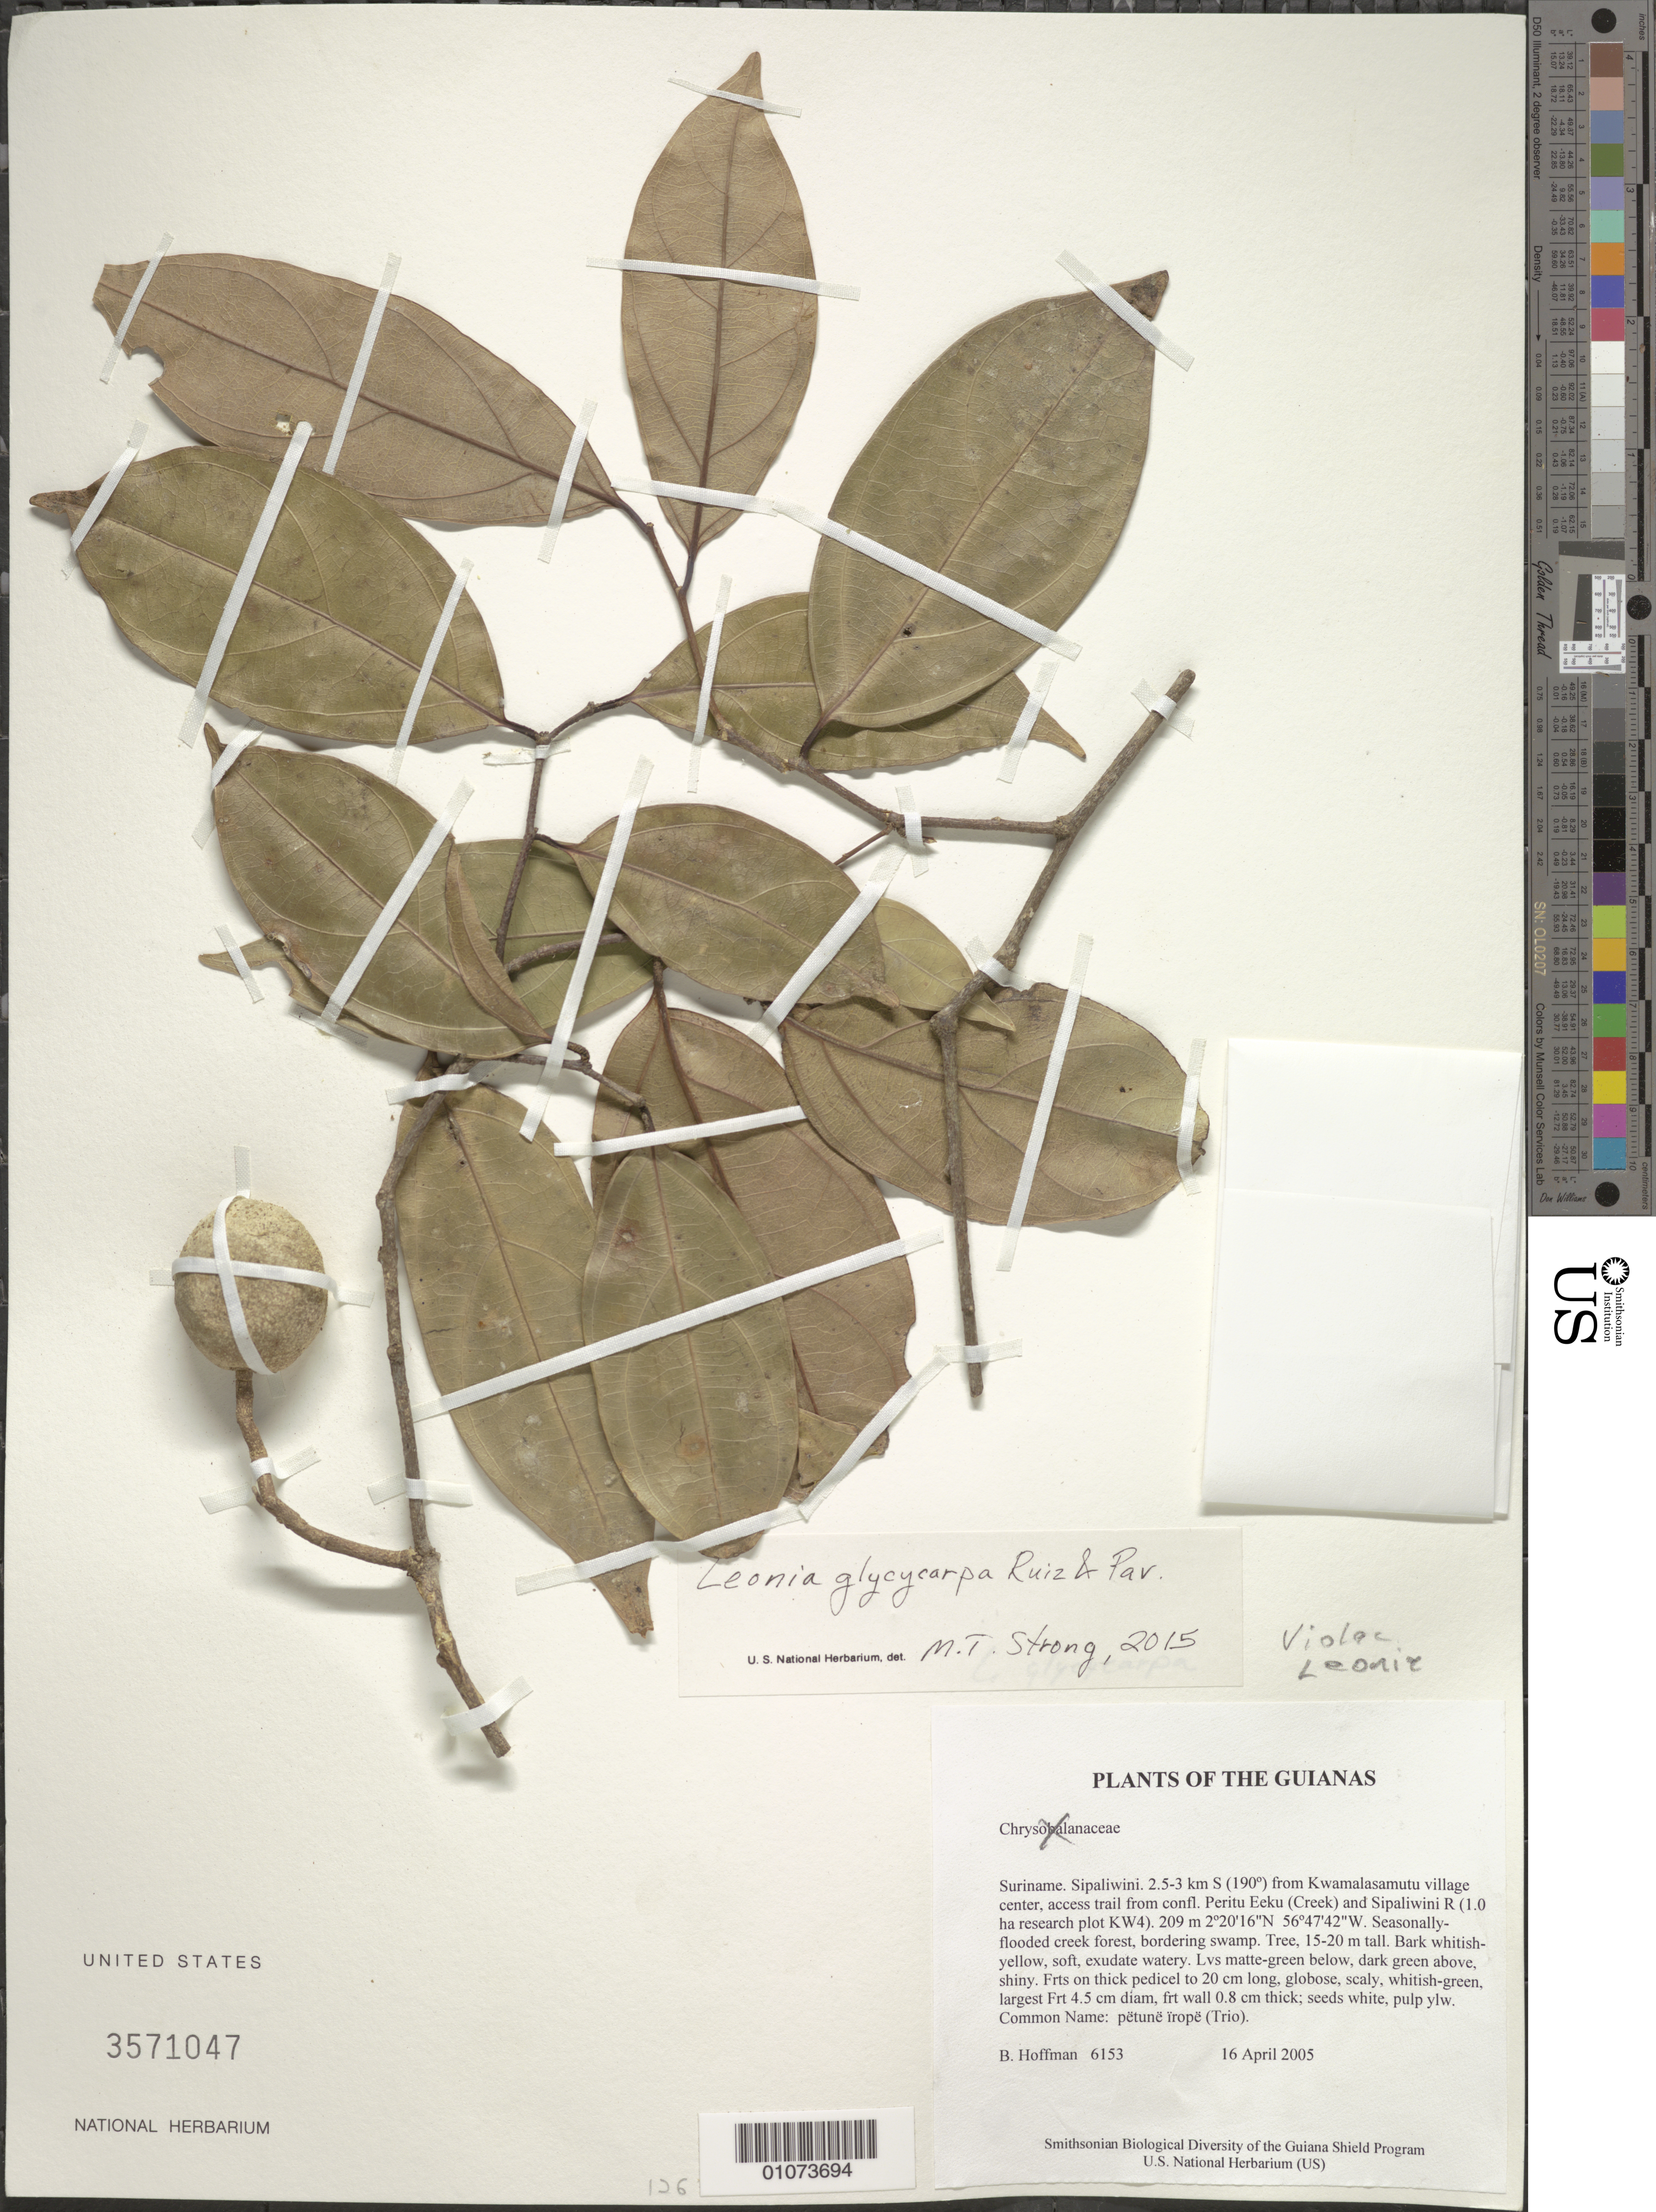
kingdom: Plantae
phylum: Tracheophyta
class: Magnoliopsida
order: Malpighiales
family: Violaceae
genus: Leonia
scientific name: Leonia glycycarpa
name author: Ruiz & Pav.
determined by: Strong, M. T., (US), Smithsonian Institution - National Museum of Natural History (UNITED STATES)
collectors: B. Hoffman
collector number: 6153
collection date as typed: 16 April 2005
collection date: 2005-04-16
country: Suriname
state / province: Sipaliwini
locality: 2.5-3 km S (190º) from Kwamalasamutu village center, access trail from confl. Peritu Eeku (Creek) and Sipaliwini R (1.0 ha research plot KW4)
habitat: Seasonally-flooded creek forest, bordering swamp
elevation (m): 209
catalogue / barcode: US 3571047